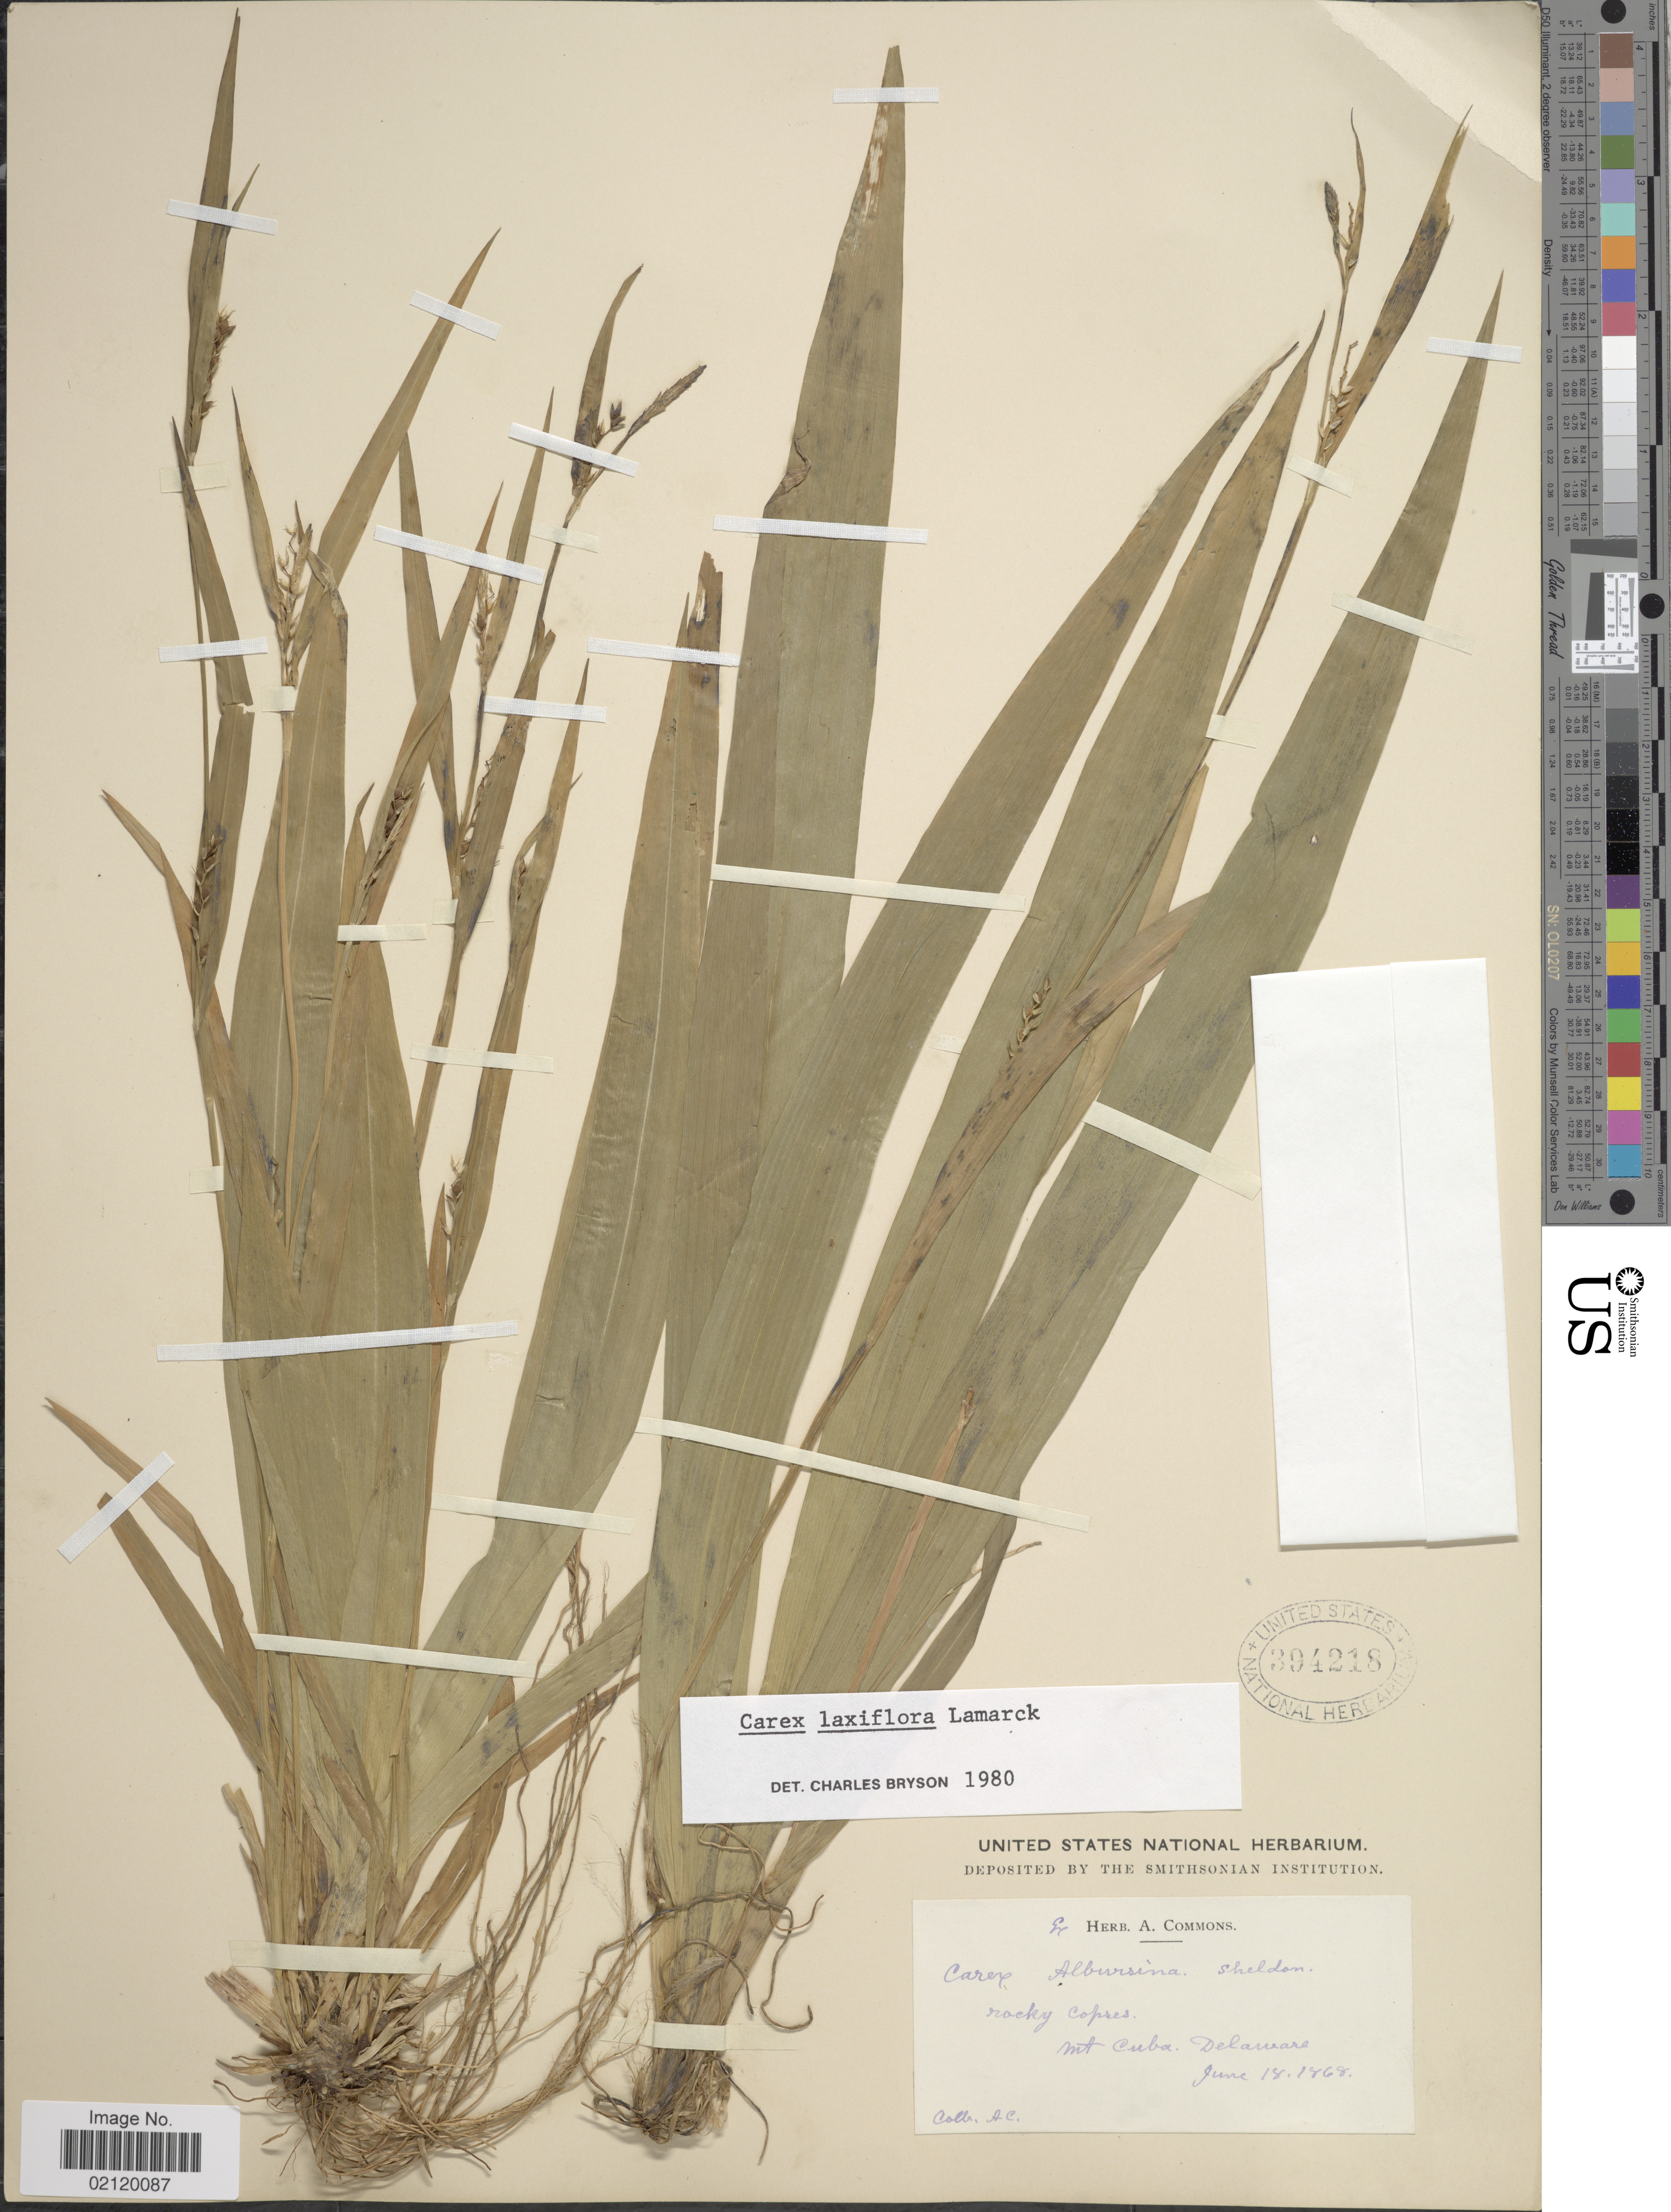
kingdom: Plantae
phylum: Tracheophyta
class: Liliopsida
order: Poales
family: Cyperaceae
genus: Carex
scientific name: Carex laxiflora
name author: Lam.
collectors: A. Commons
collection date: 1868-06-18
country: United States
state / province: Delaware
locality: Mt. Cuba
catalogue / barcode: US 394218